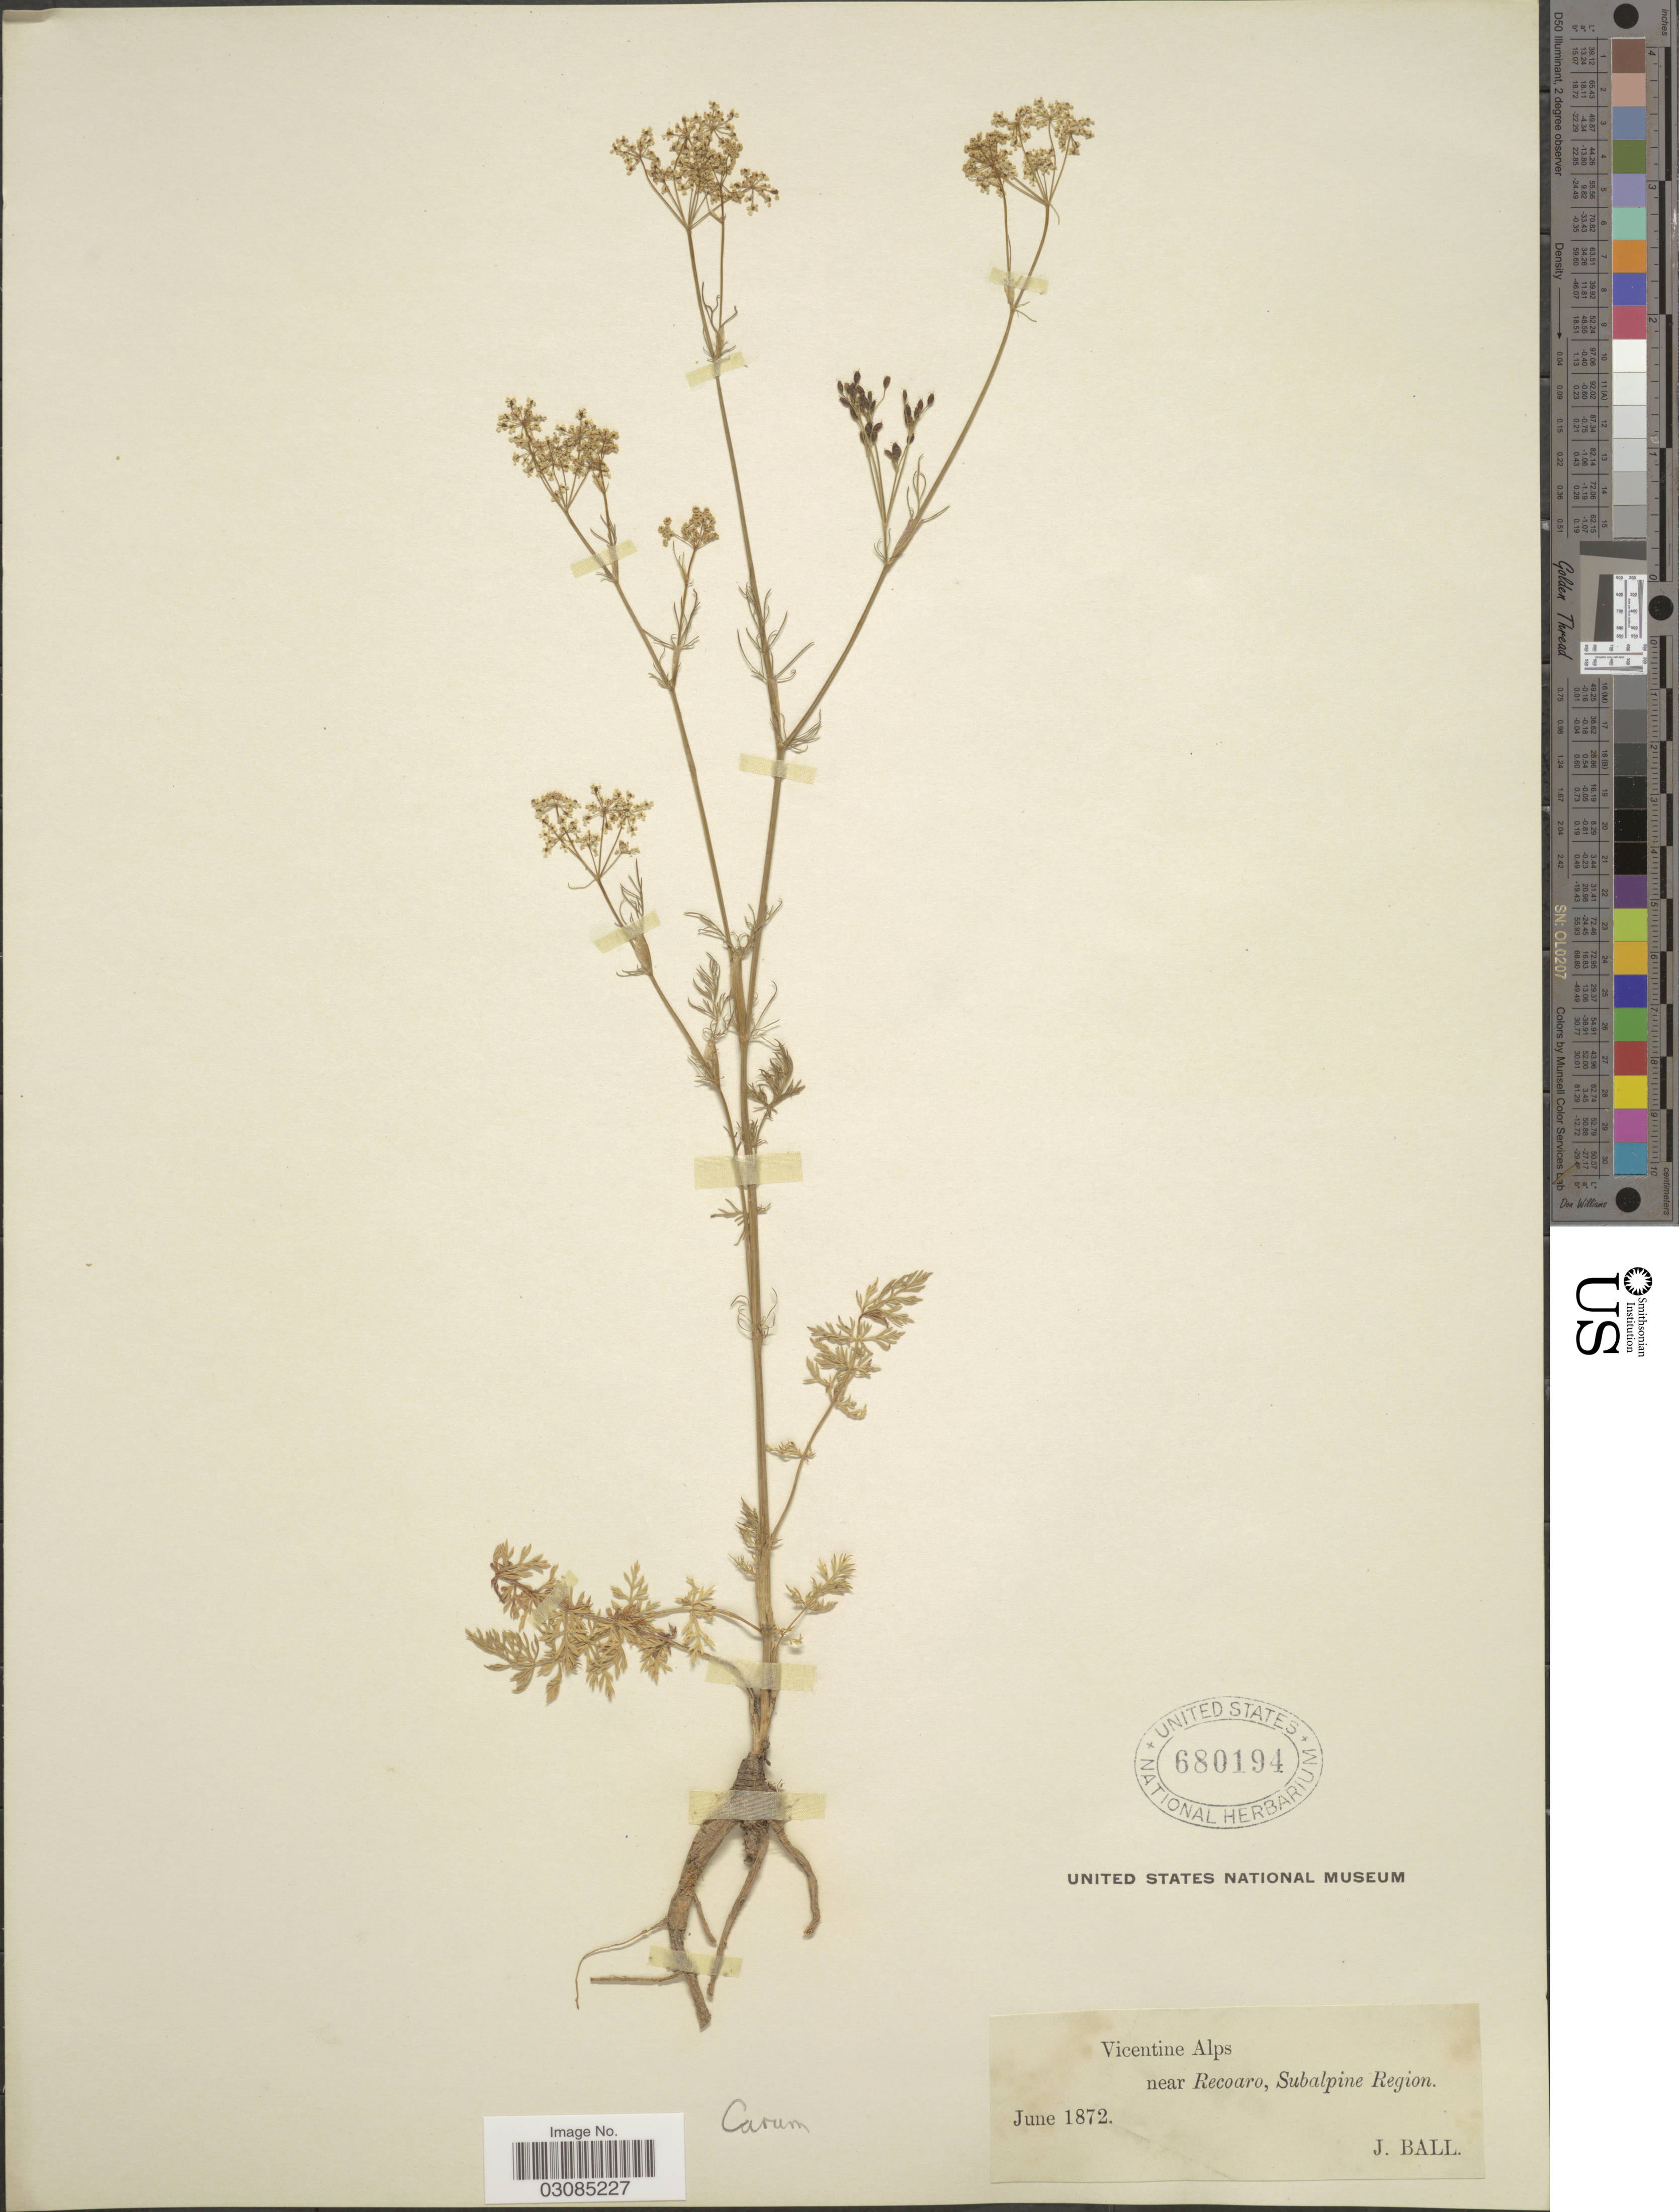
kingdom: Plantae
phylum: Tracheophyta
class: Magnoliopsida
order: Apiales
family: Apiaceae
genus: Carum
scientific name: Carum sp.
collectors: J. Ball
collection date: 1872-06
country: Italy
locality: Vicentine Alps, near Recoaro, Subalpine Region.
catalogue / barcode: US 680194